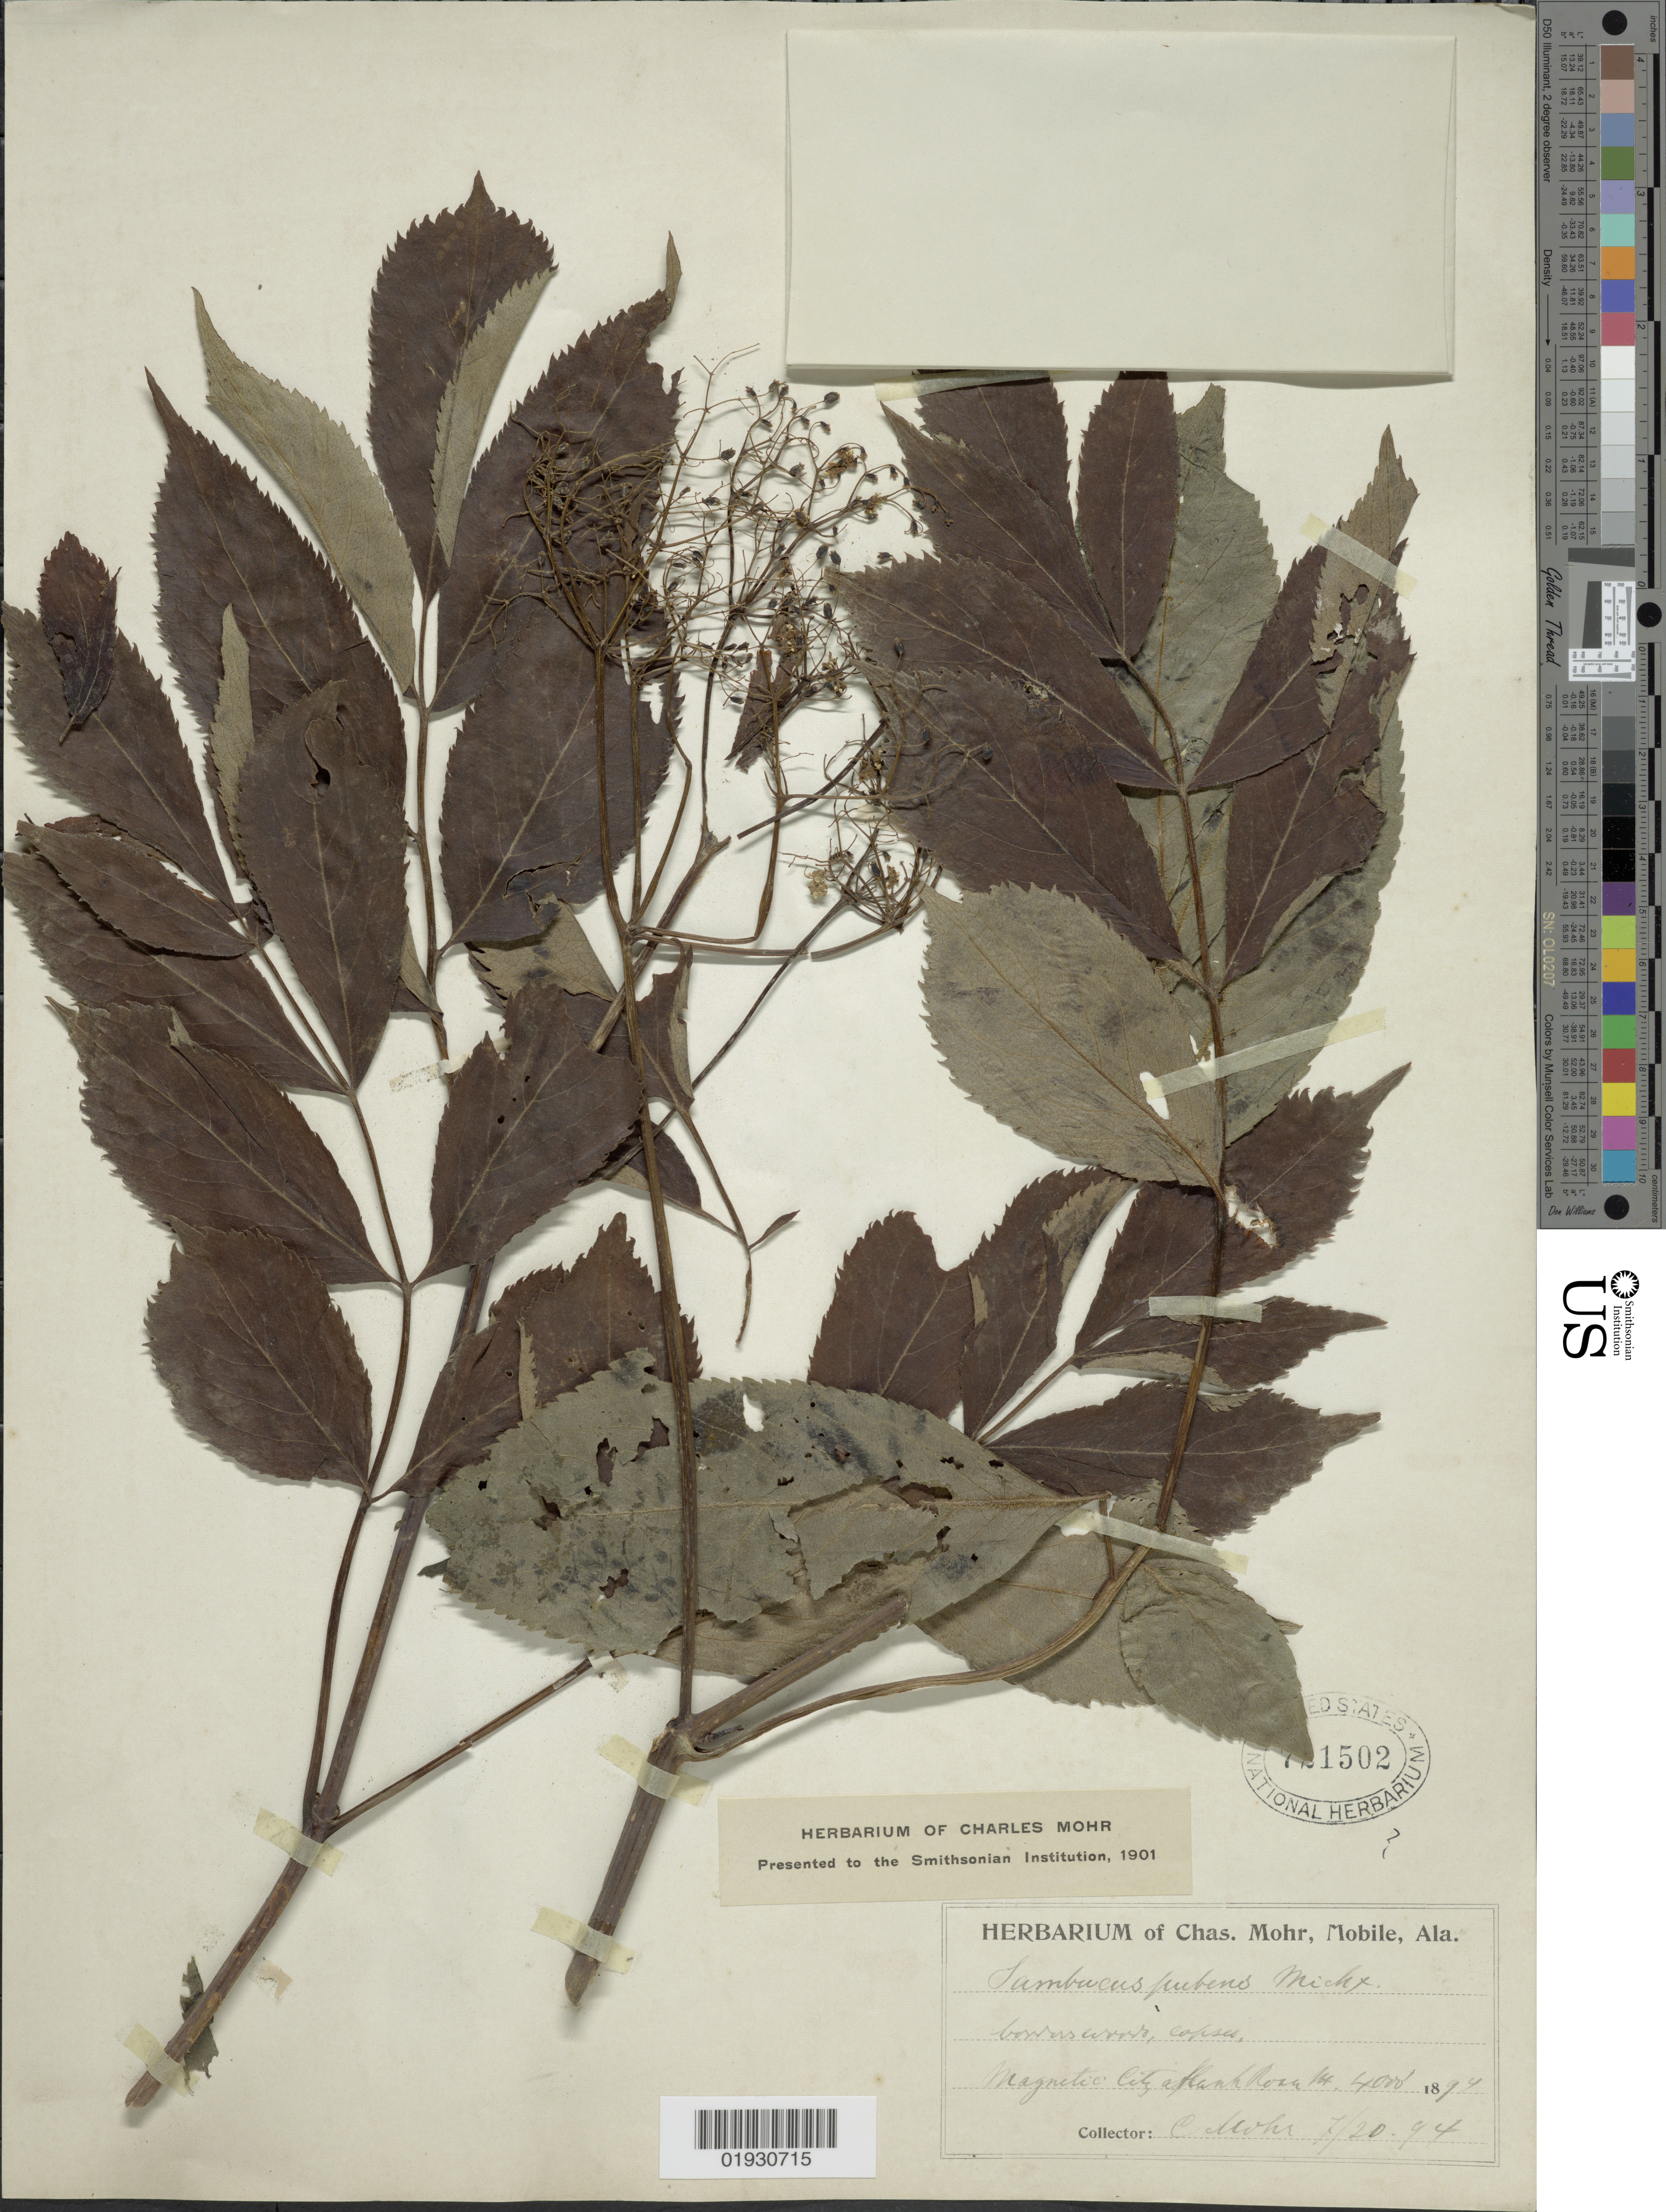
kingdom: Plantae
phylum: Tracheophyta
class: Magnoliopsida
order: Dipsacales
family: Viburnaceae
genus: Sambucus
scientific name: Sambucus canadensis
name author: L.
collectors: C. T. Mohr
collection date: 1894-07-20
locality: Magnetic City, aflankRoru Mt [interpreted]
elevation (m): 1219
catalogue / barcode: US 721502